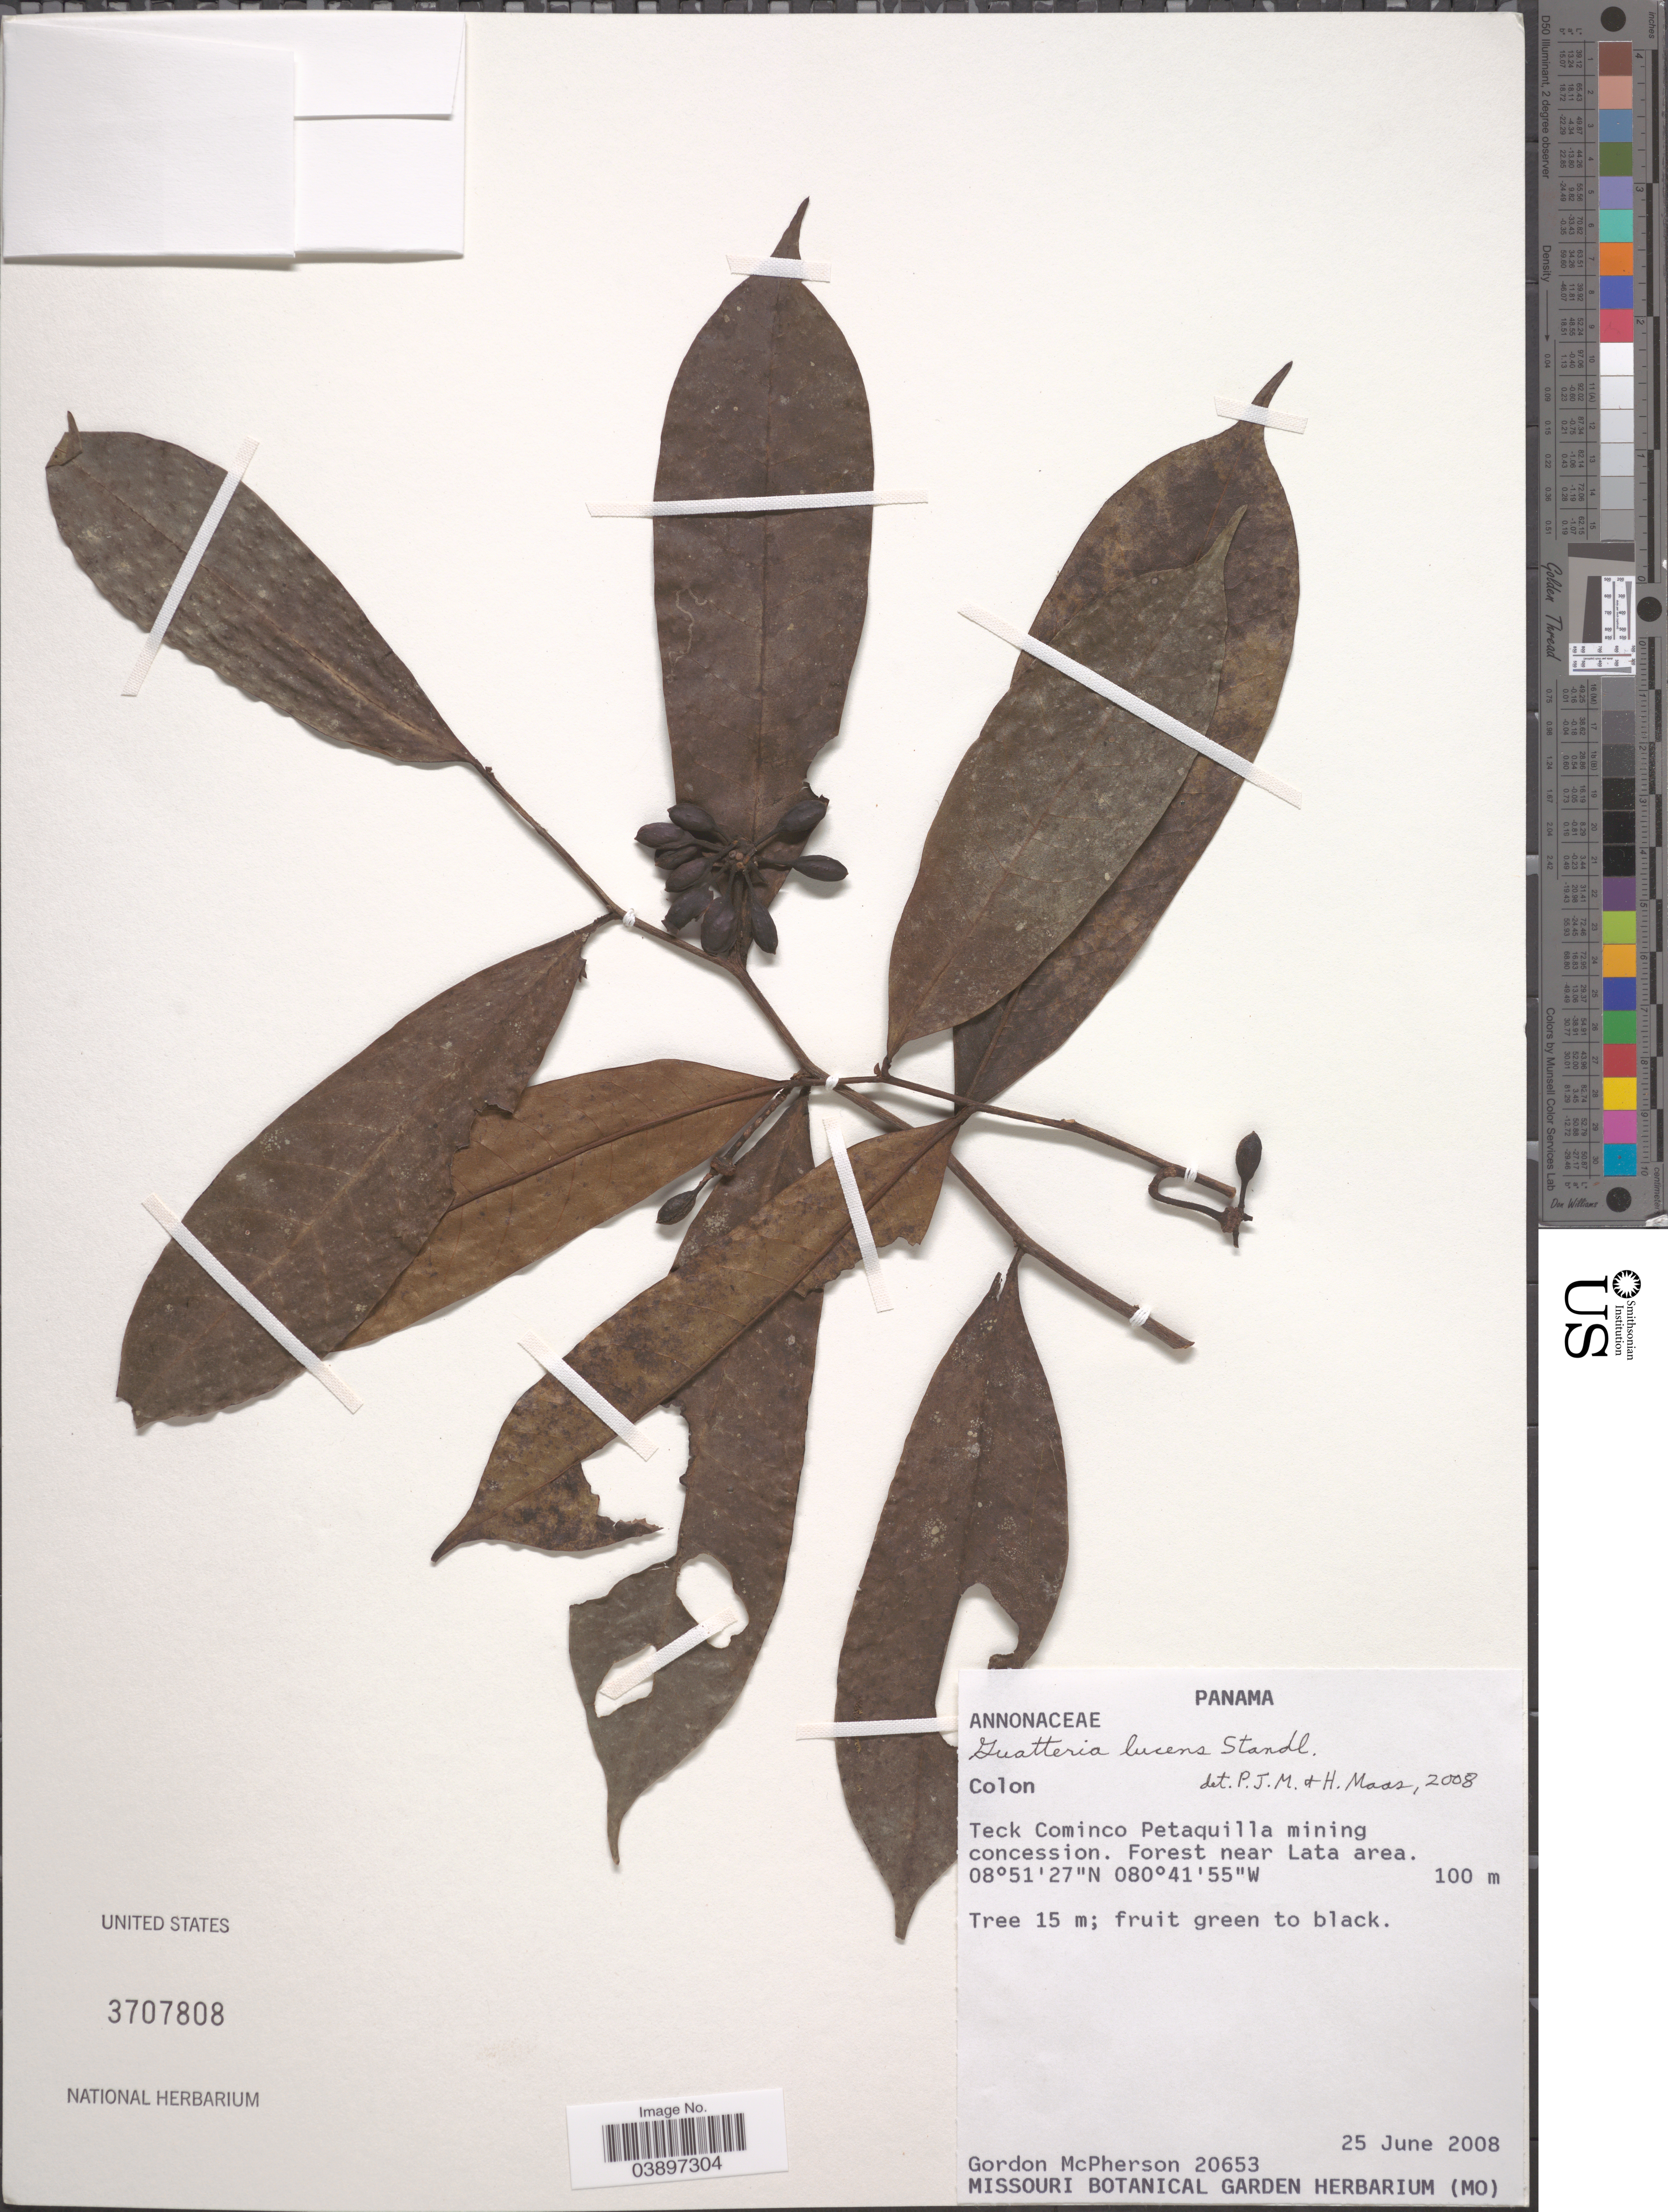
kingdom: Plantae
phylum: Tracheophyta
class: Magnoliopsida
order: Magnoliales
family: Annonaceae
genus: Guatteria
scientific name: Guatteria lucens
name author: Standl.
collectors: G. McPherson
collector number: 20653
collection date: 2008-06-25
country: Panama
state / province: Colón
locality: Teck Cominco Petaquilla mining concession. Forest near Lata area.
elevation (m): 100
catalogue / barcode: US 3707808